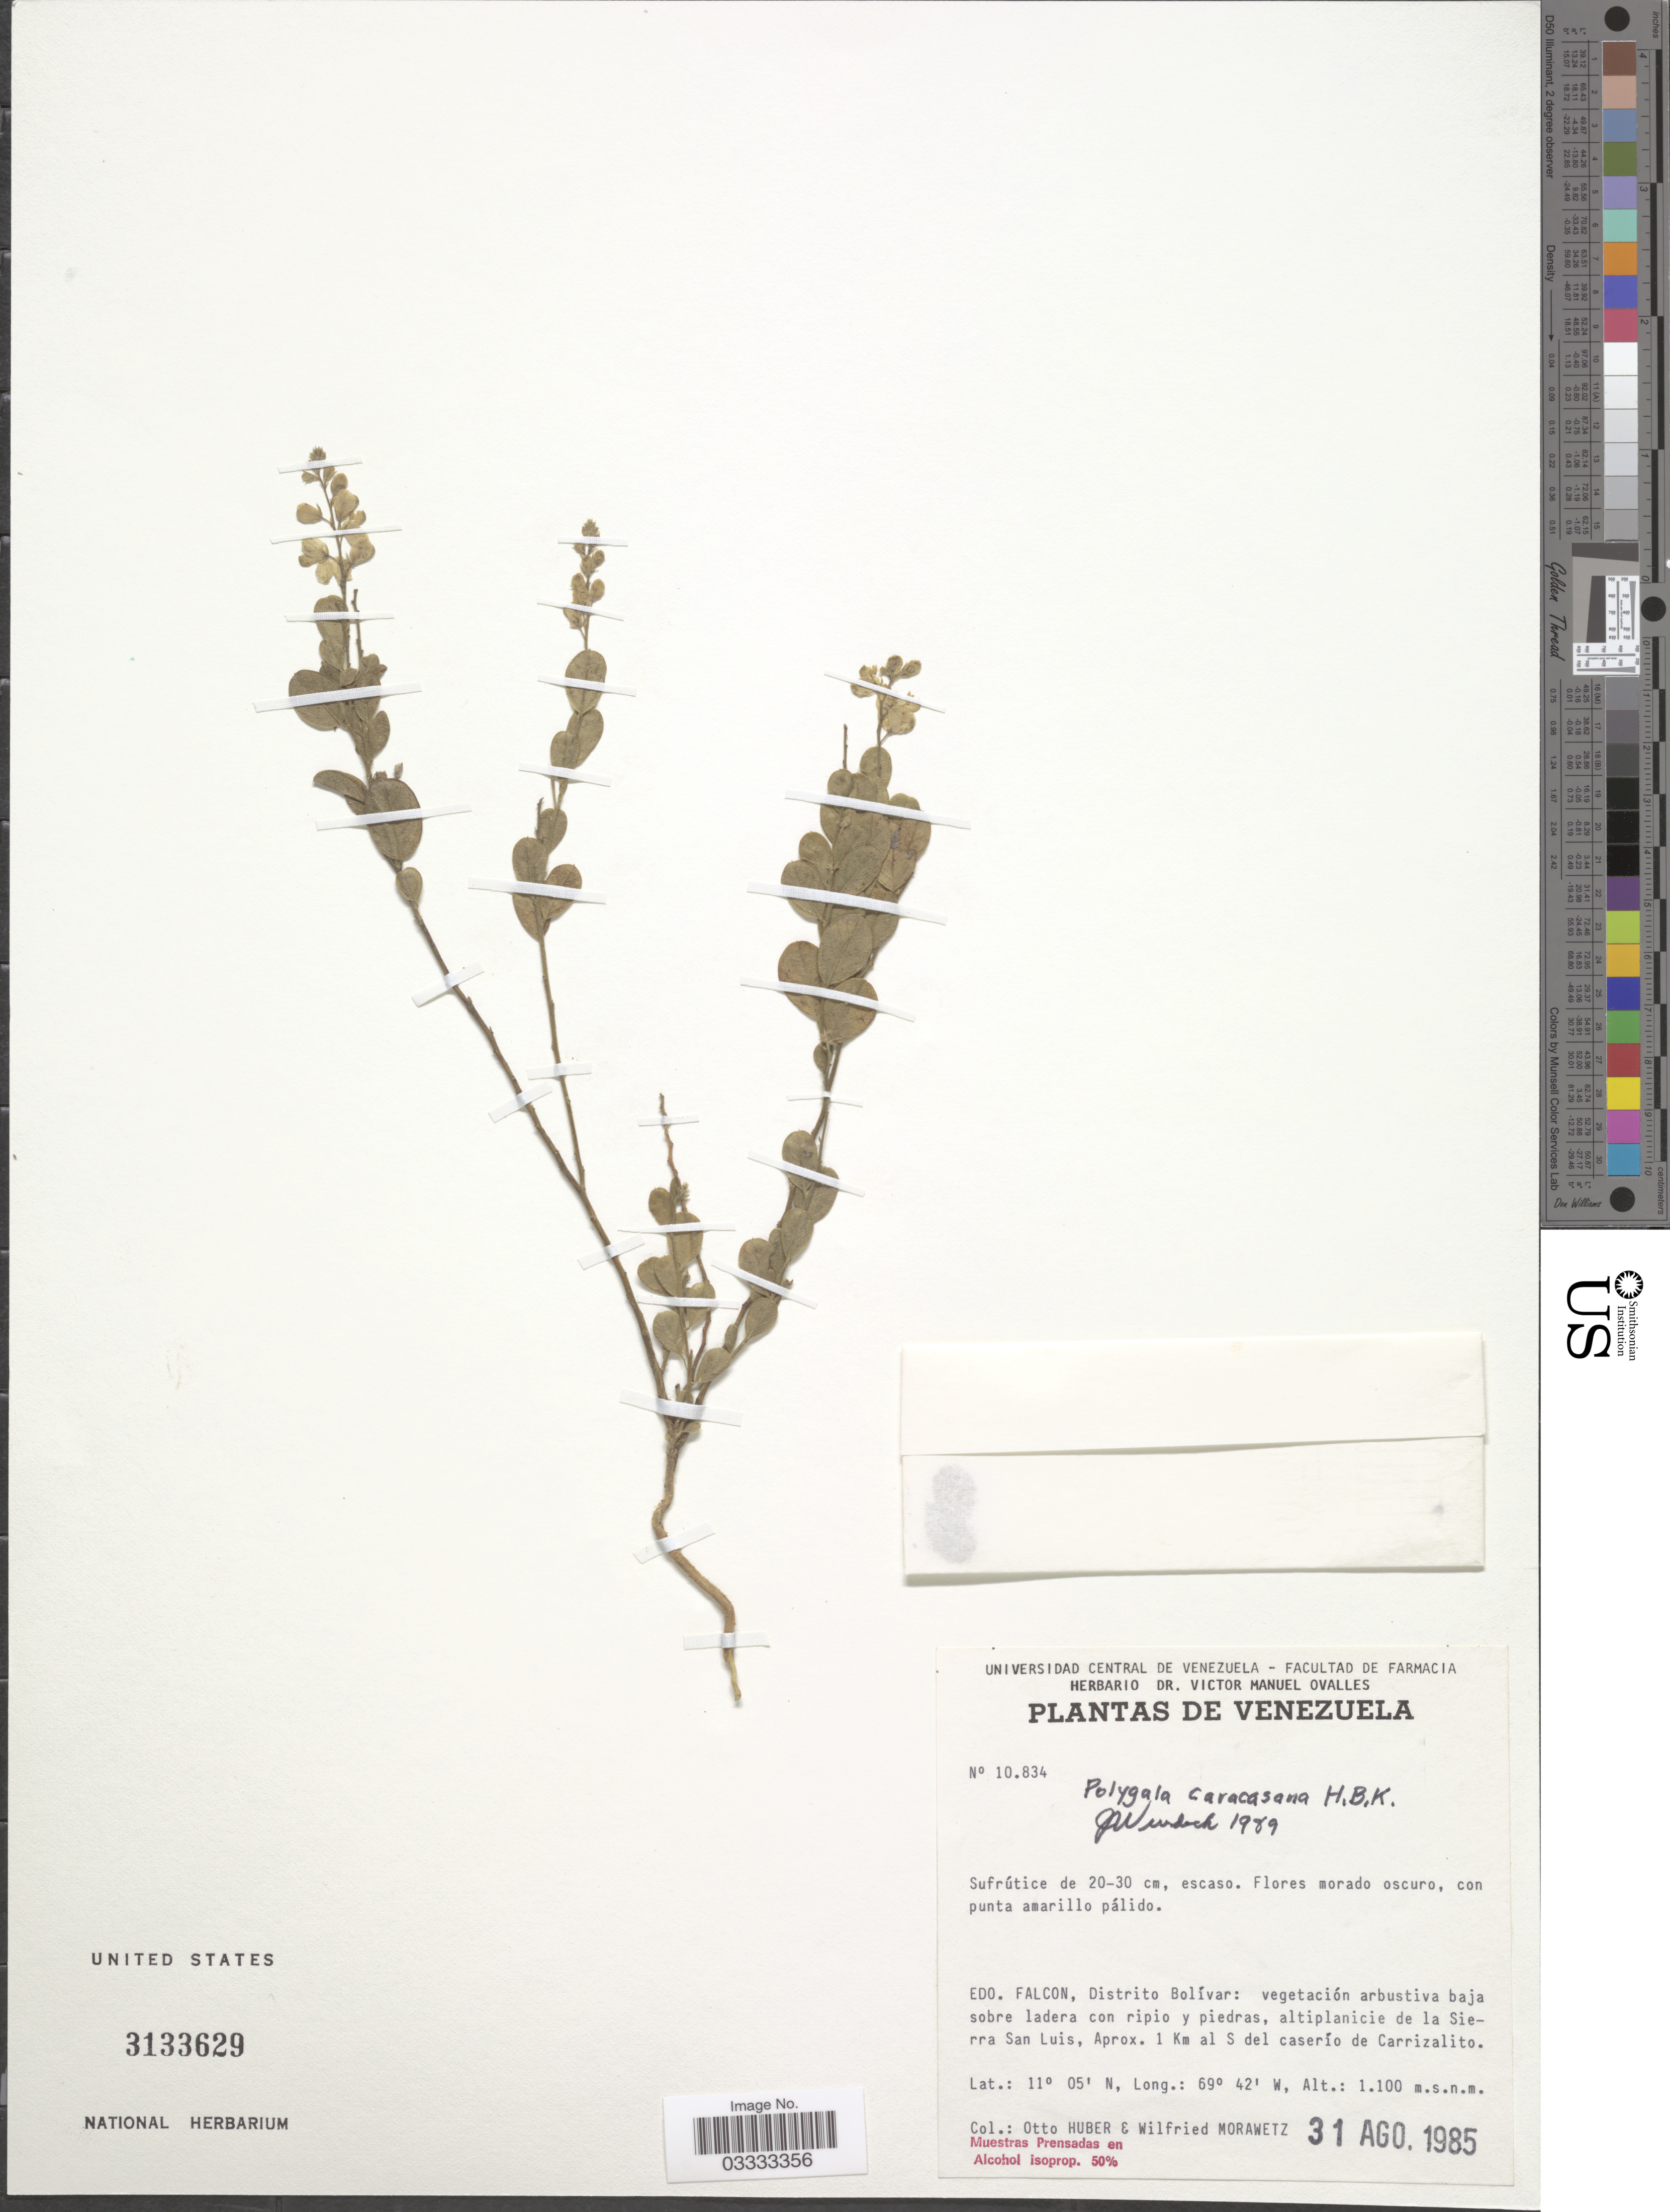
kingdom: Plantae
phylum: Tracheophyta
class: Magnoliopsida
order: Fabales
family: Polygalaceae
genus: Hebecarpa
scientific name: Hebecarpa caracasana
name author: (Kunth) J.R. Abbott & J.F.B. Pastore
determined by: Strong, Mark T., (BOT), Smithsonian Institution - National Museum of Natural History (UNITED STATES)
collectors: O. Huber & W. Morawetz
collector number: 10834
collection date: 1985-08-31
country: Venezuela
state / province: Falcón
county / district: Bolívar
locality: Distrito Bolívar: vegetación arbustiva baja sobre ladera con ripio y piedras, altiplanicie de la Sierra San Luis, Aprox. 1 Km al S del caserío de Carrizalito.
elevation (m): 1100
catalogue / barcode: US 3133629